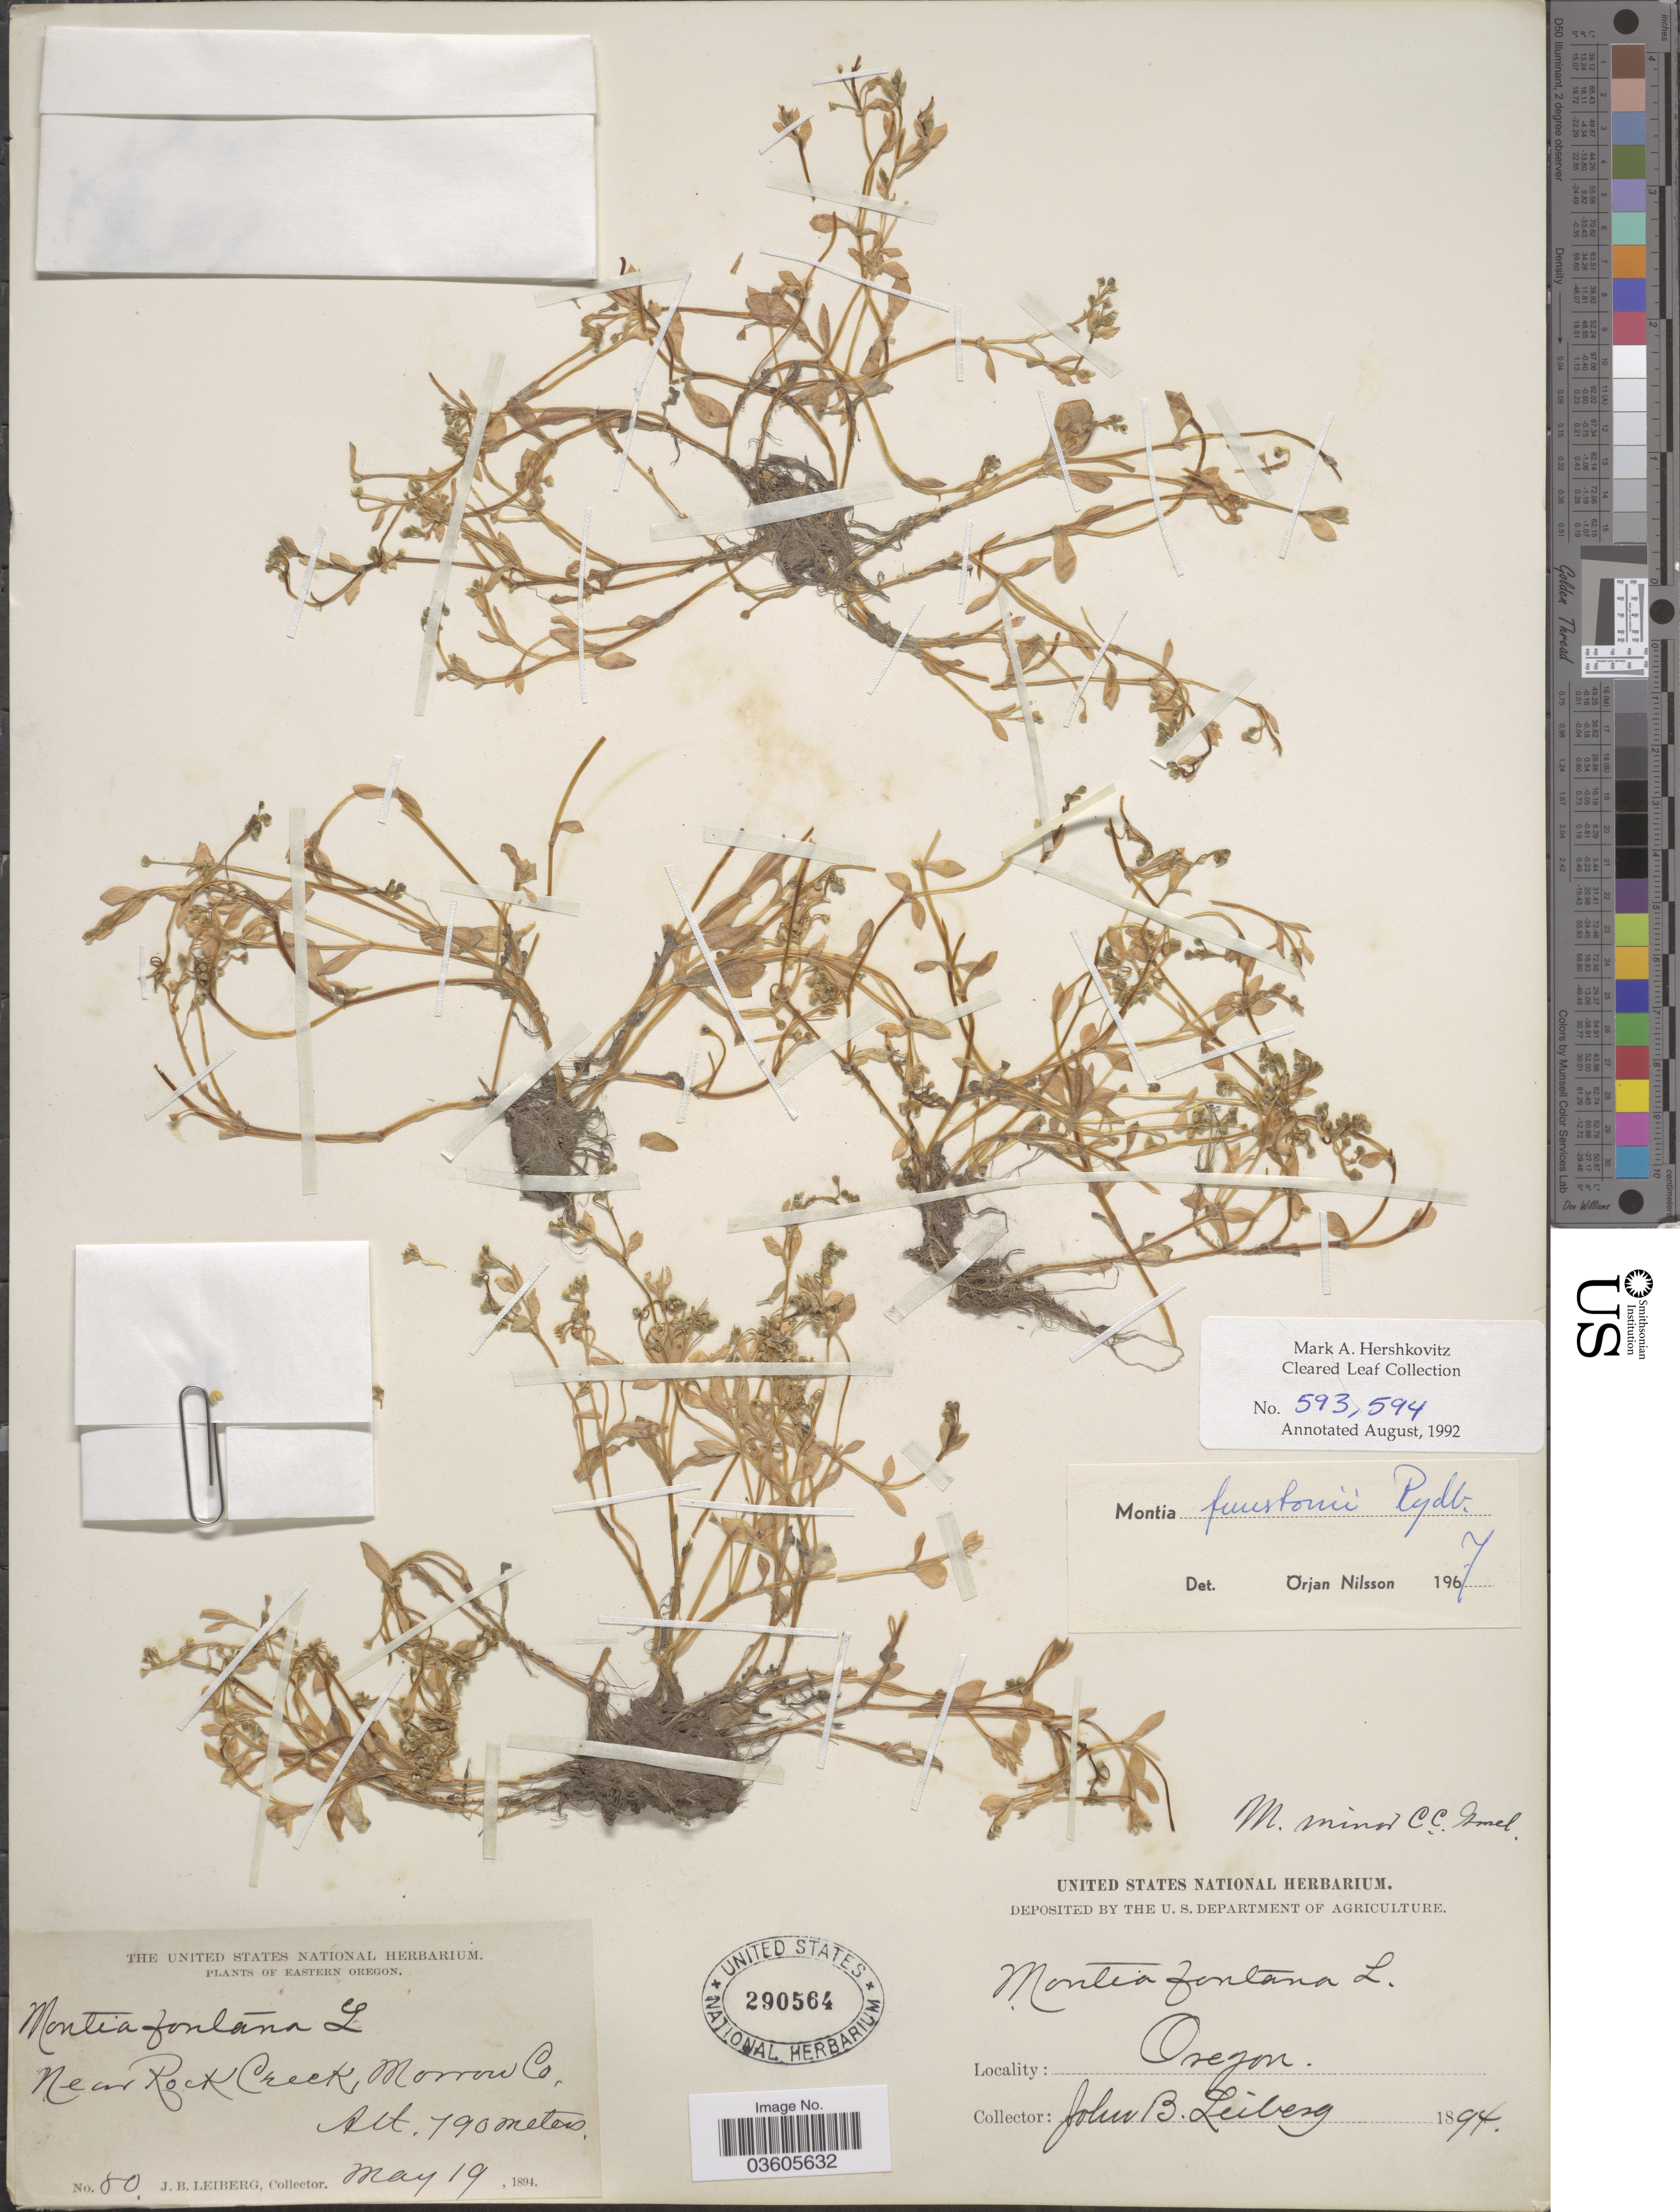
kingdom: Plantae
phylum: Tracheophyta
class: Magnoliopsida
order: Caryophyllales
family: Montiaceae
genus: Montia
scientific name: Montia fontana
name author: L.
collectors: J. B. Leiberg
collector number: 80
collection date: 1894-05-19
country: United States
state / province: Oregon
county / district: Morrow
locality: Eastern Oregon. Near Rock Creek, Morrow Co.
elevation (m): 790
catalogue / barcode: US 290564